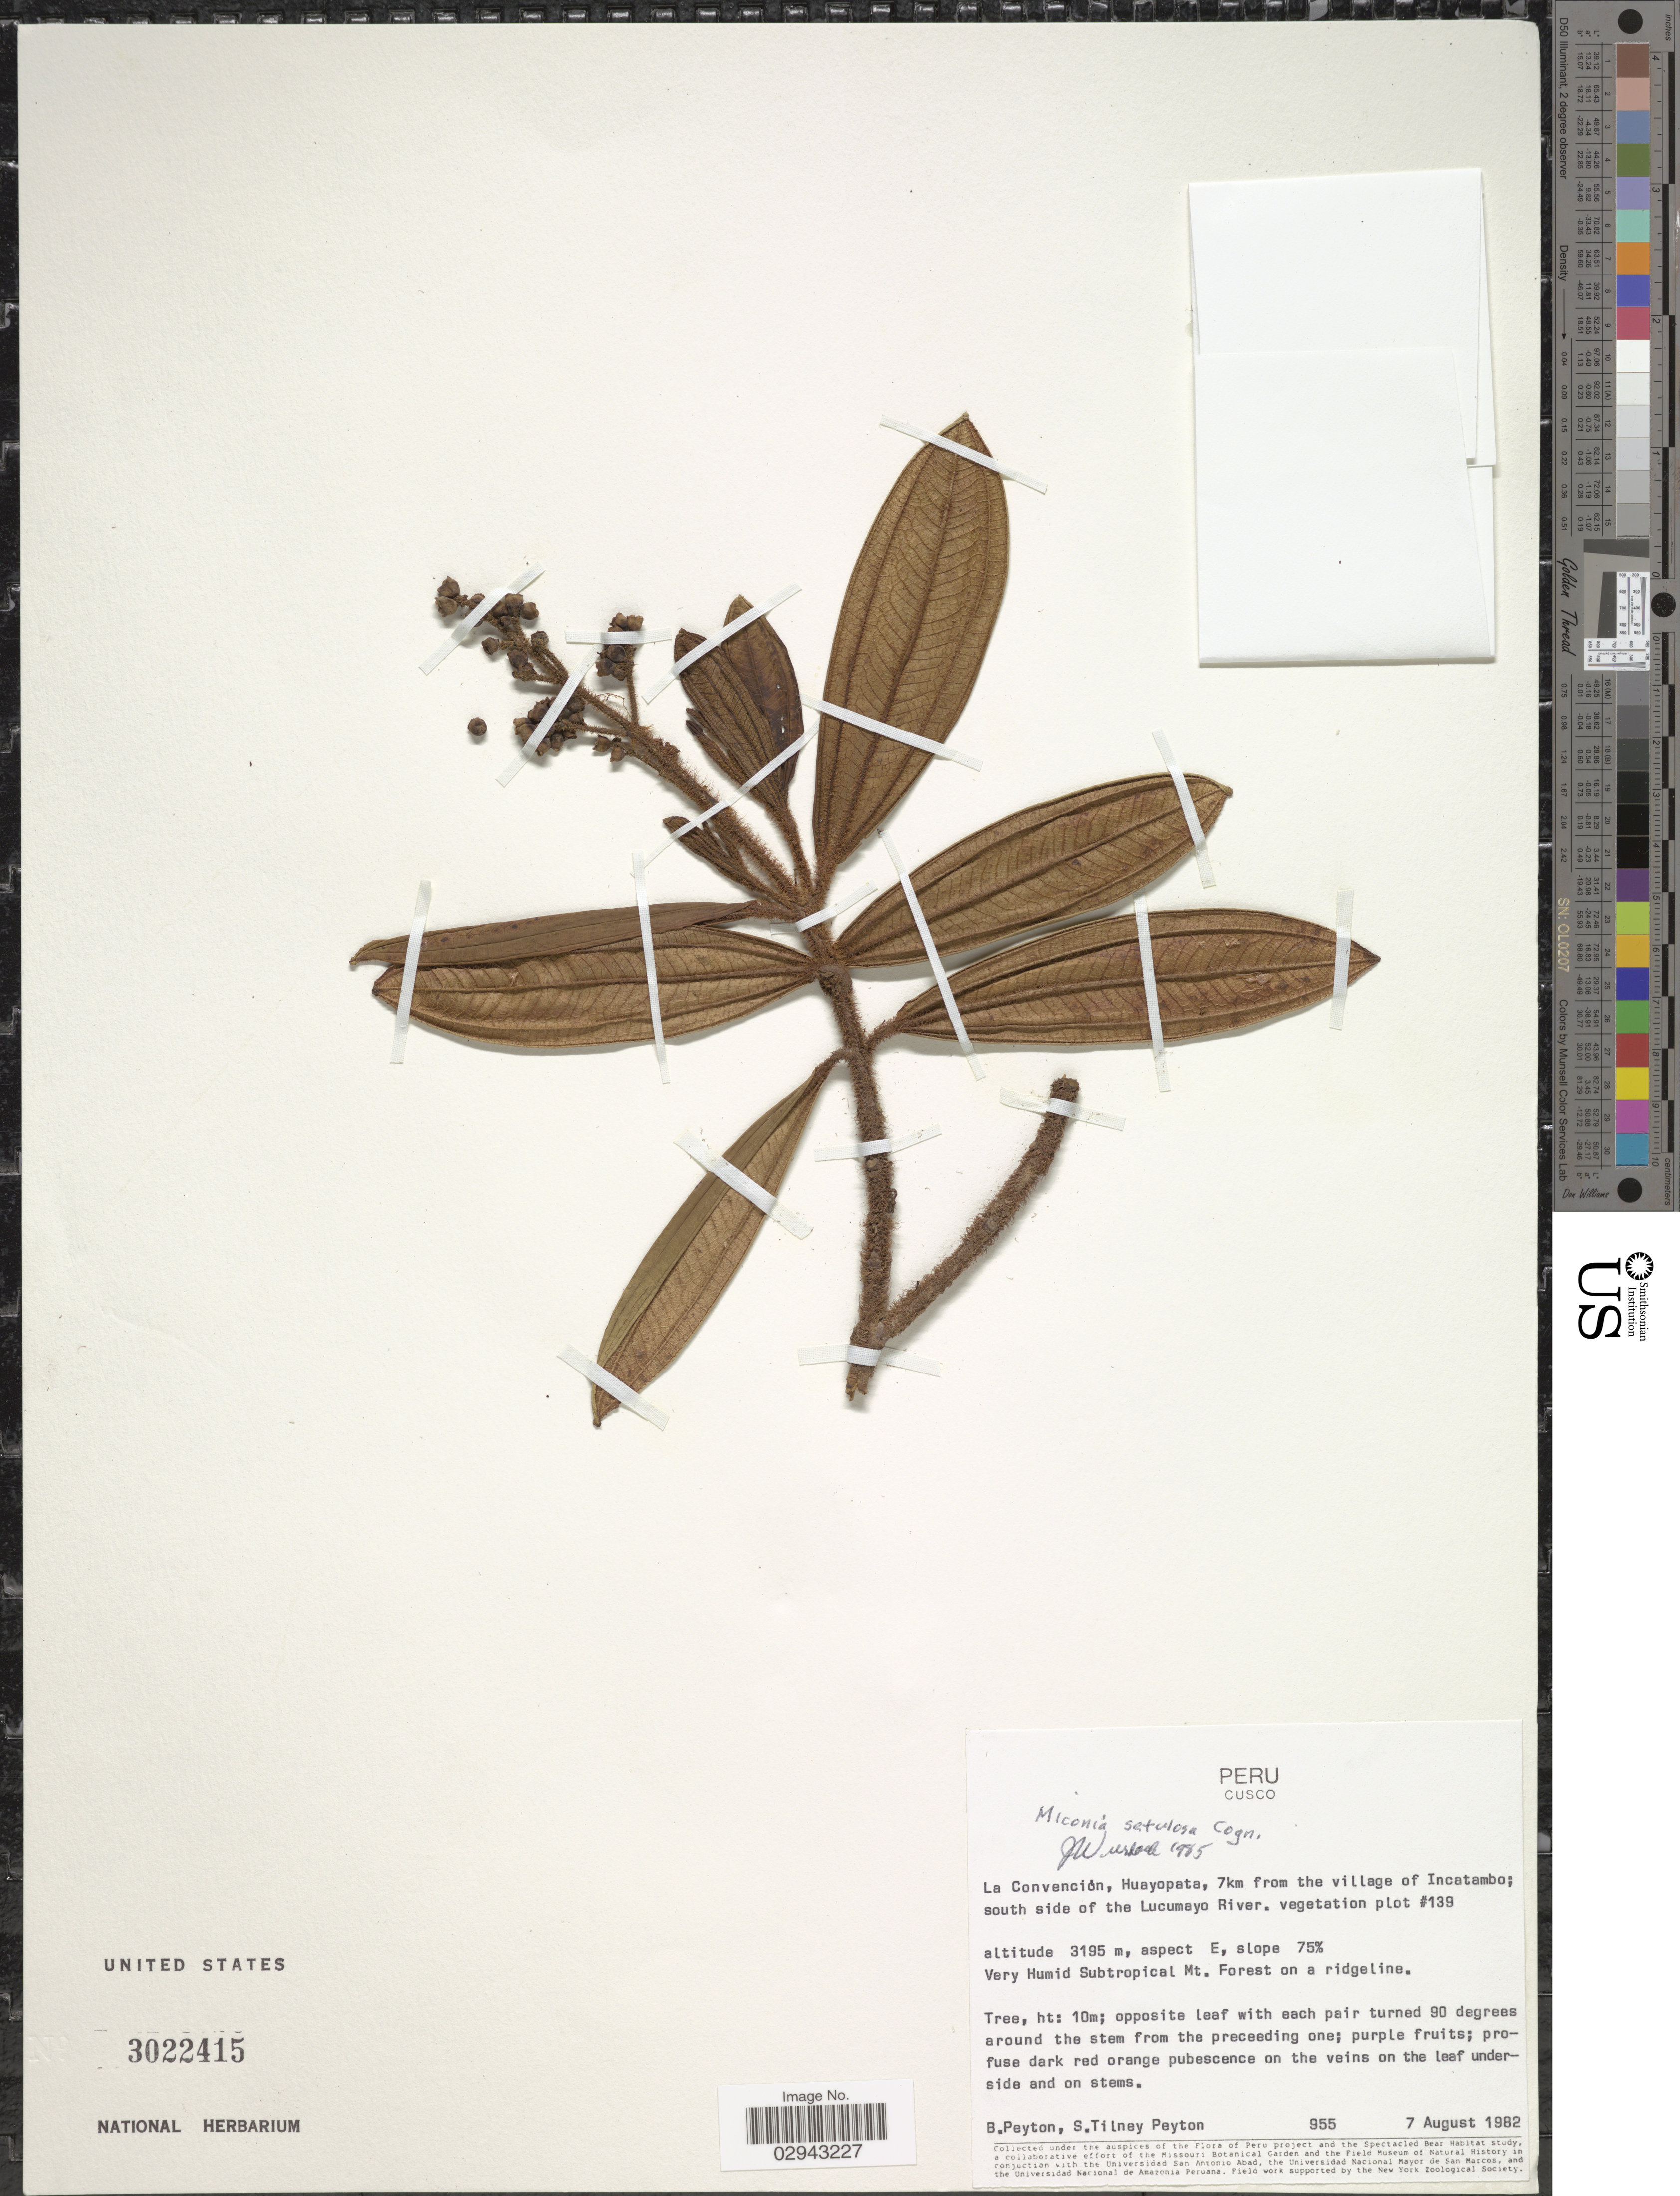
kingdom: Plantae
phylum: Tracheophyta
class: Magnoliopsida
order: Myrtales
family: Melastomataceae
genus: Miconia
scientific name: Miconia setulosa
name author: Cogn.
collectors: B. Peyton & S. Peyton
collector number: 955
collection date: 1982-08-07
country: Peru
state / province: Cusco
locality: La Convención, Huayopata, 7km from the village of Incatambo; south side of the Lucumayo River. Vegetation plot #139. Aspect E. [unsure placement] Very Humid Subtropical Mt. Forest on a ridgeline.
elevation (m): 3195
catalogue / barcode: US 3022415